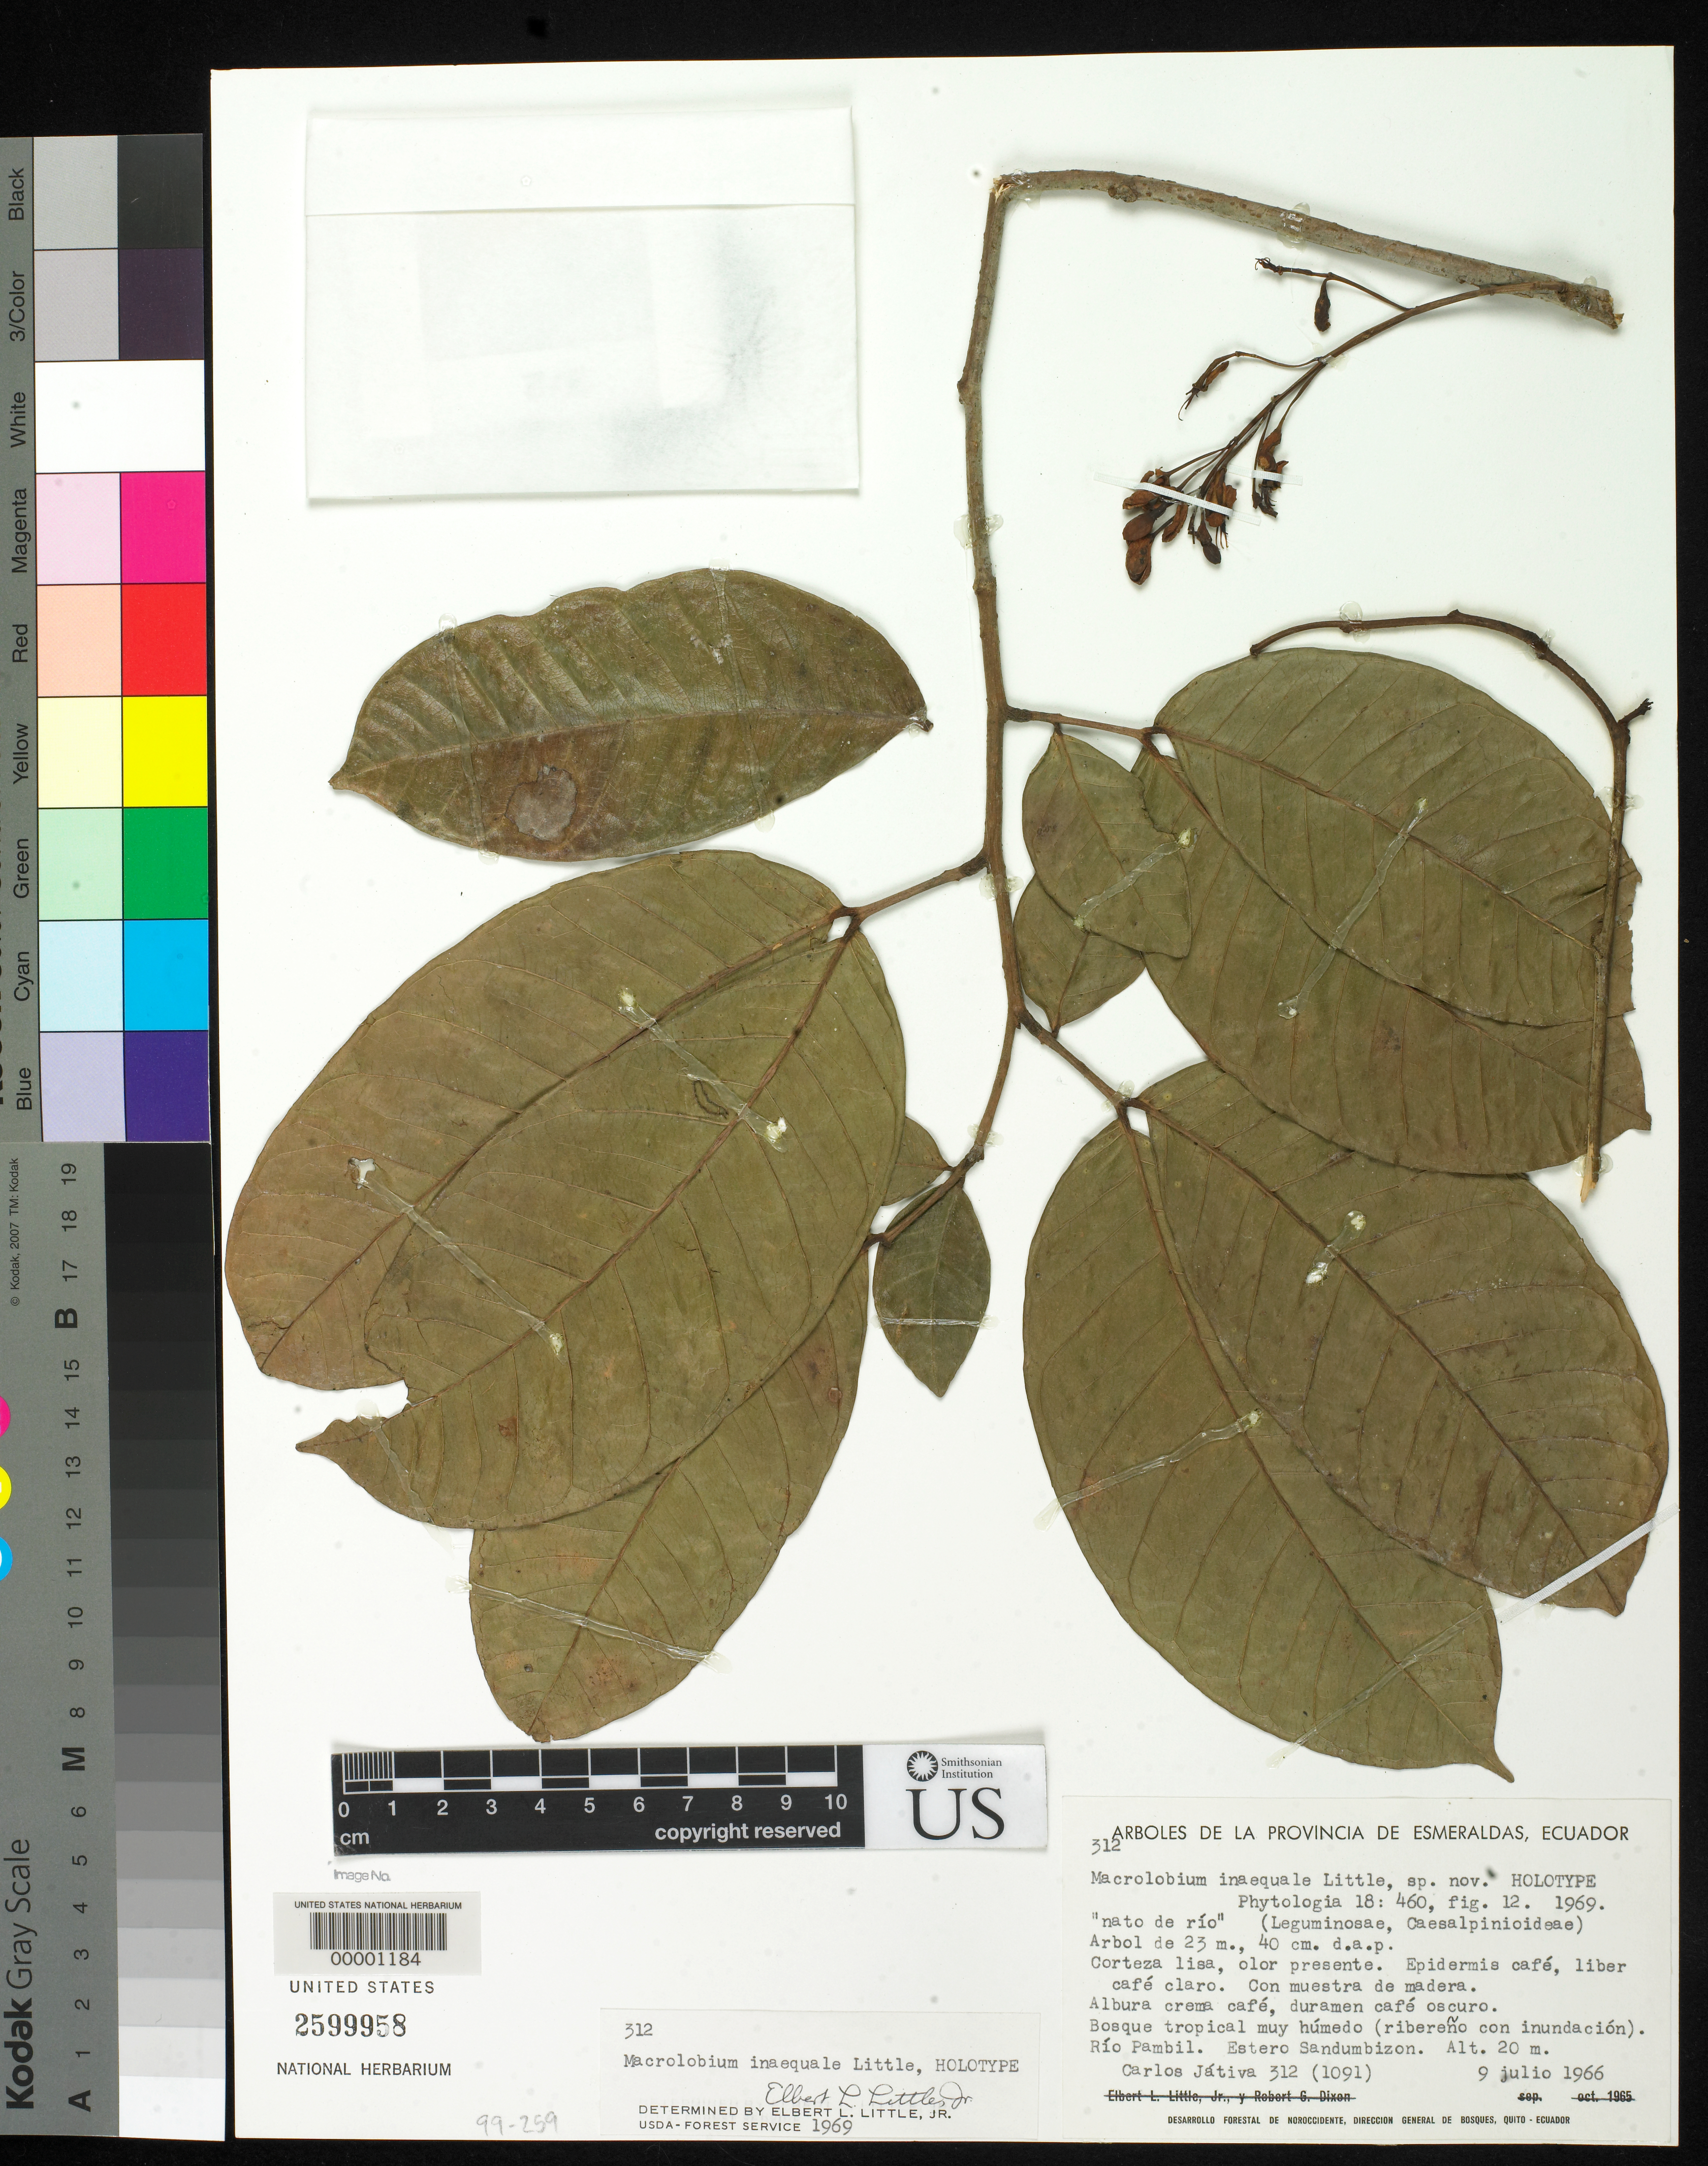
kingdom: Plantae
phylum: Tracheophyta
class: Magnoliopsida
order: Fabales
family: Fabaceae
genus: Macrolobium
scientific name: Macrolobium inaequale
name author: Little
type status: Holotype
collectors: C. D. Játiva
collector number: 312 (1091)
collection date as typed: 09 Jul 1966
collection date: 1966-07-09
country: Ecuador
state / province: Esmeraldas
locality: Rio Pambil, Estero Sandumbizon.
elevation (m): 20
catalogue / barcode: US 2599958